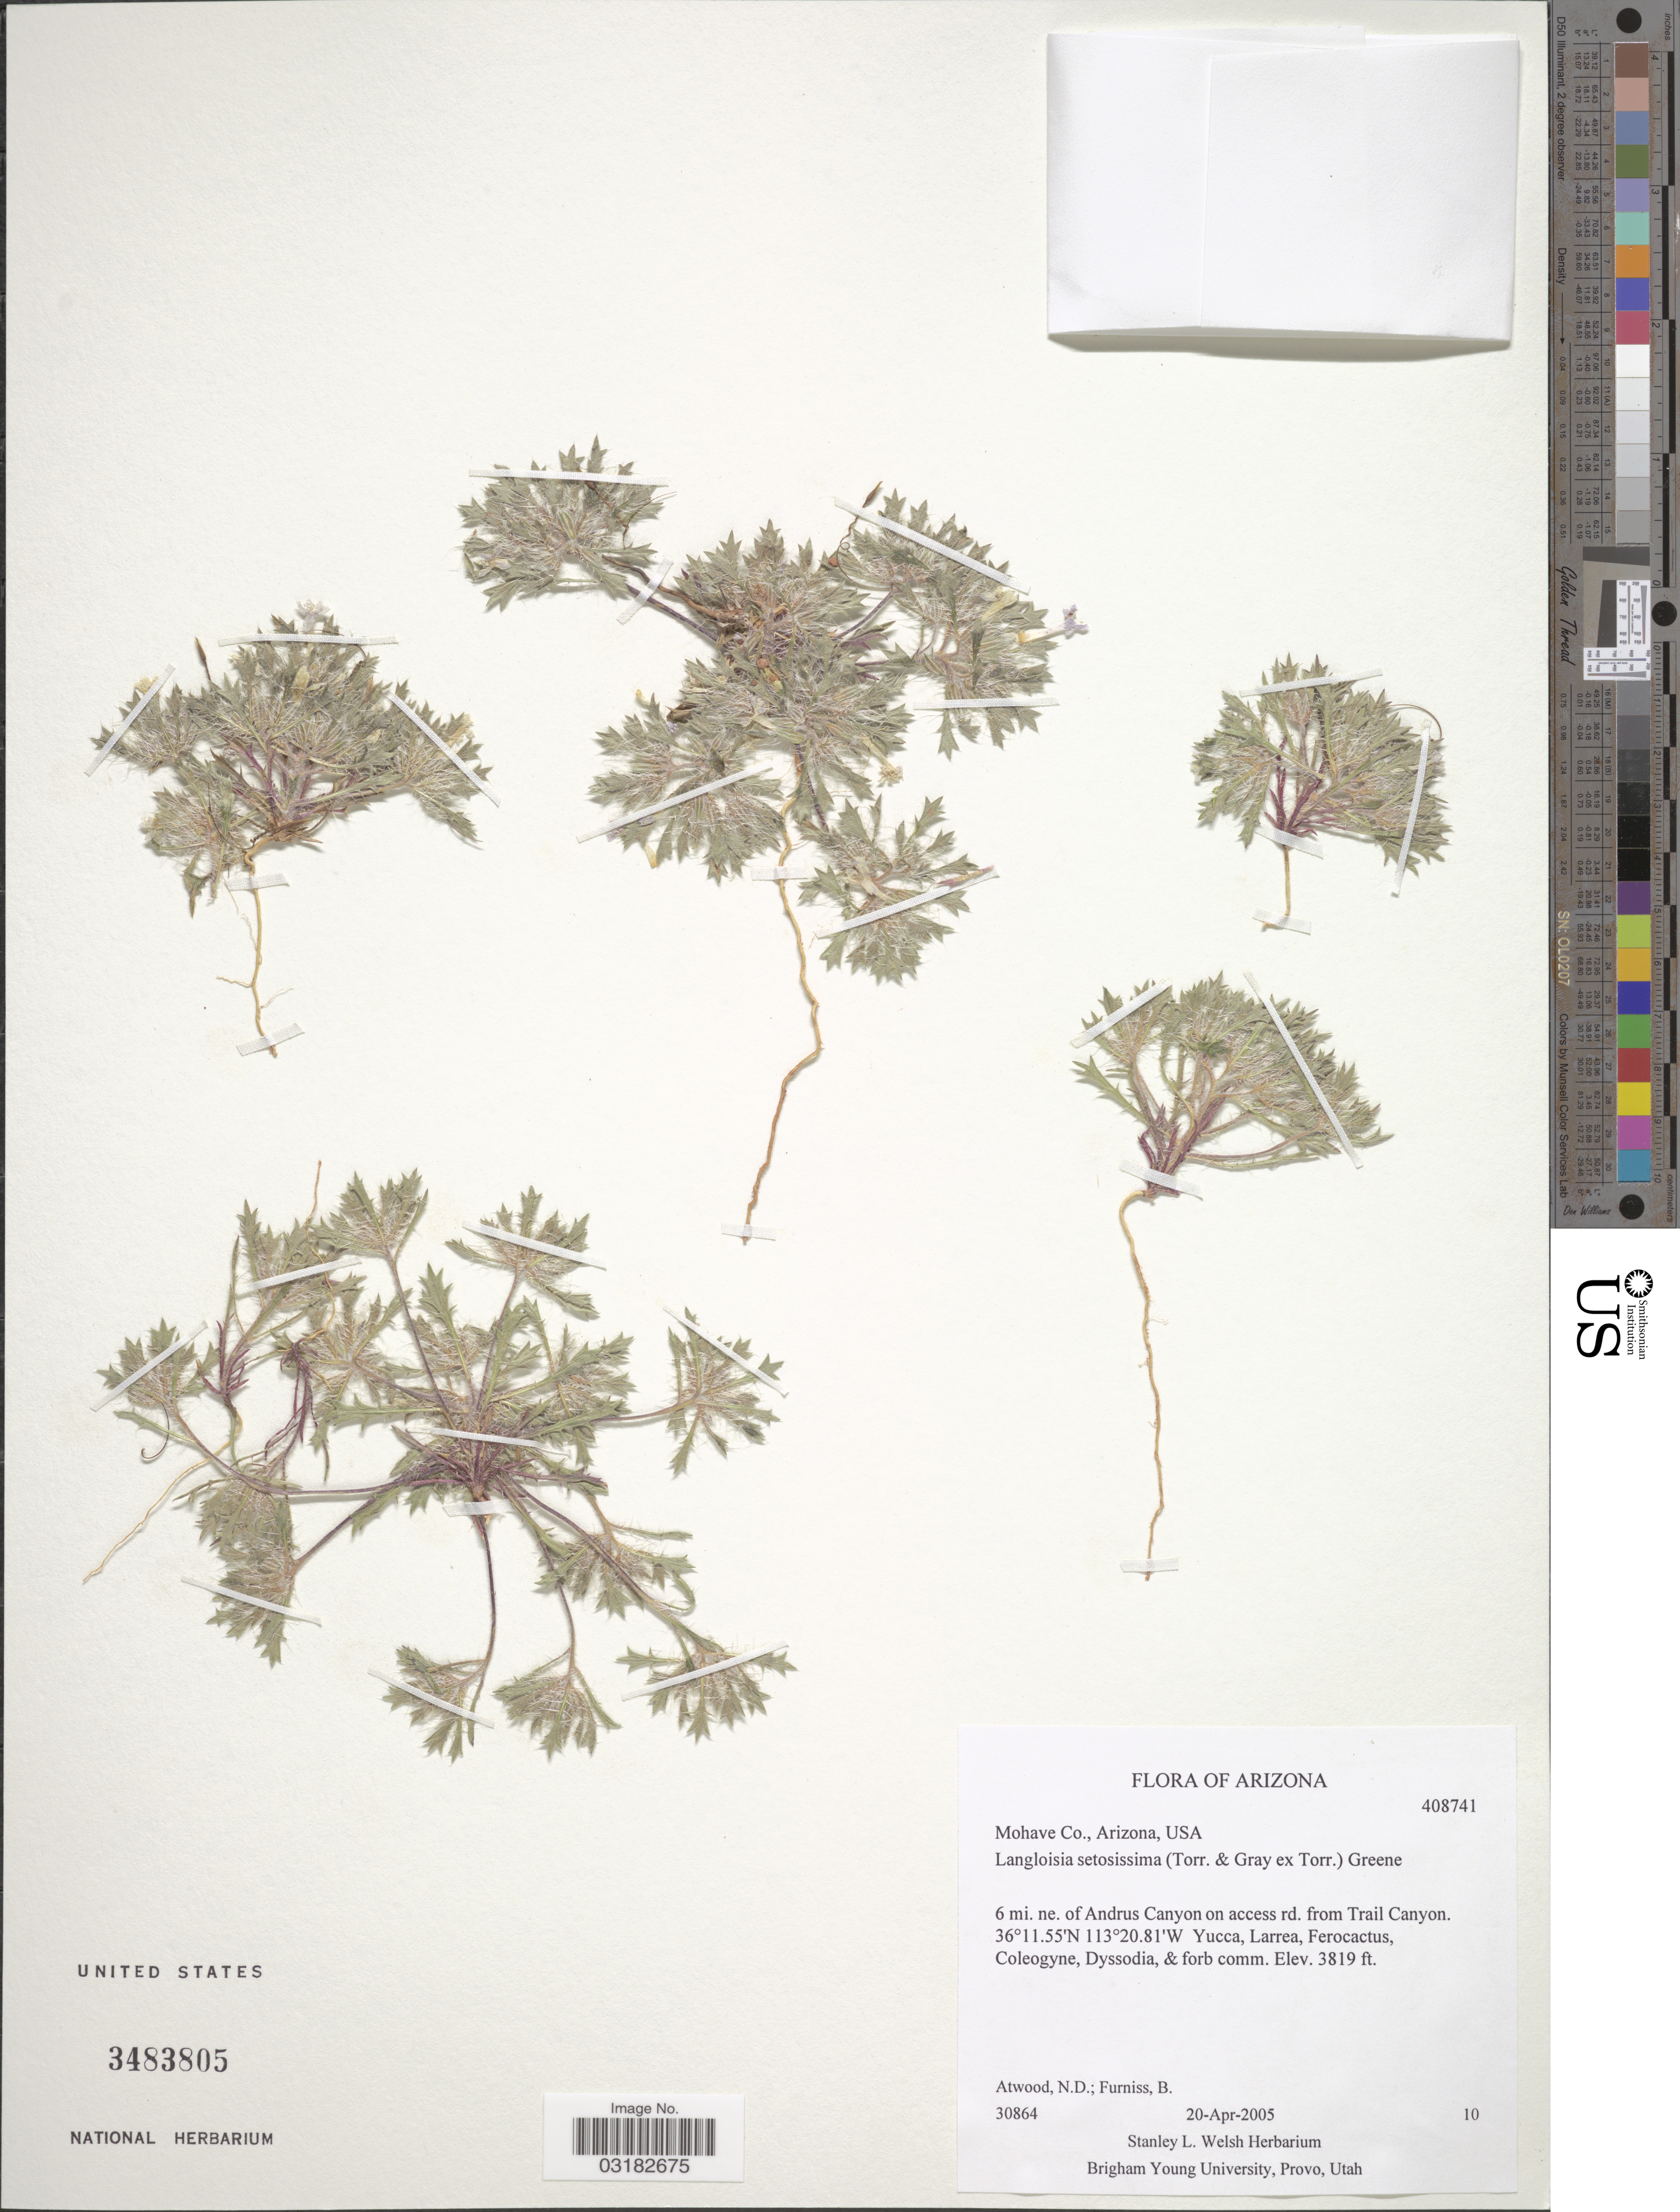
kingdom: Plantae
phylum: Tracheophyta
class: Magnoliopsida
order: Ericales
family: Polemoniaceae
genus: Langloisia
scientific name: Langloisia setosissima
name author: (Torr. & A. Gray) Greene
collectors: N. Atwood & B. Furniss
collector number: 30864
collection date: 2005-04-20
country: United States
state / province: Arizona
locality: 6 mi. ne. of Andrus Canyon on access rd. from Trail Canyon.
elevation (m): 1164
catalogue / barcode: US 3483805